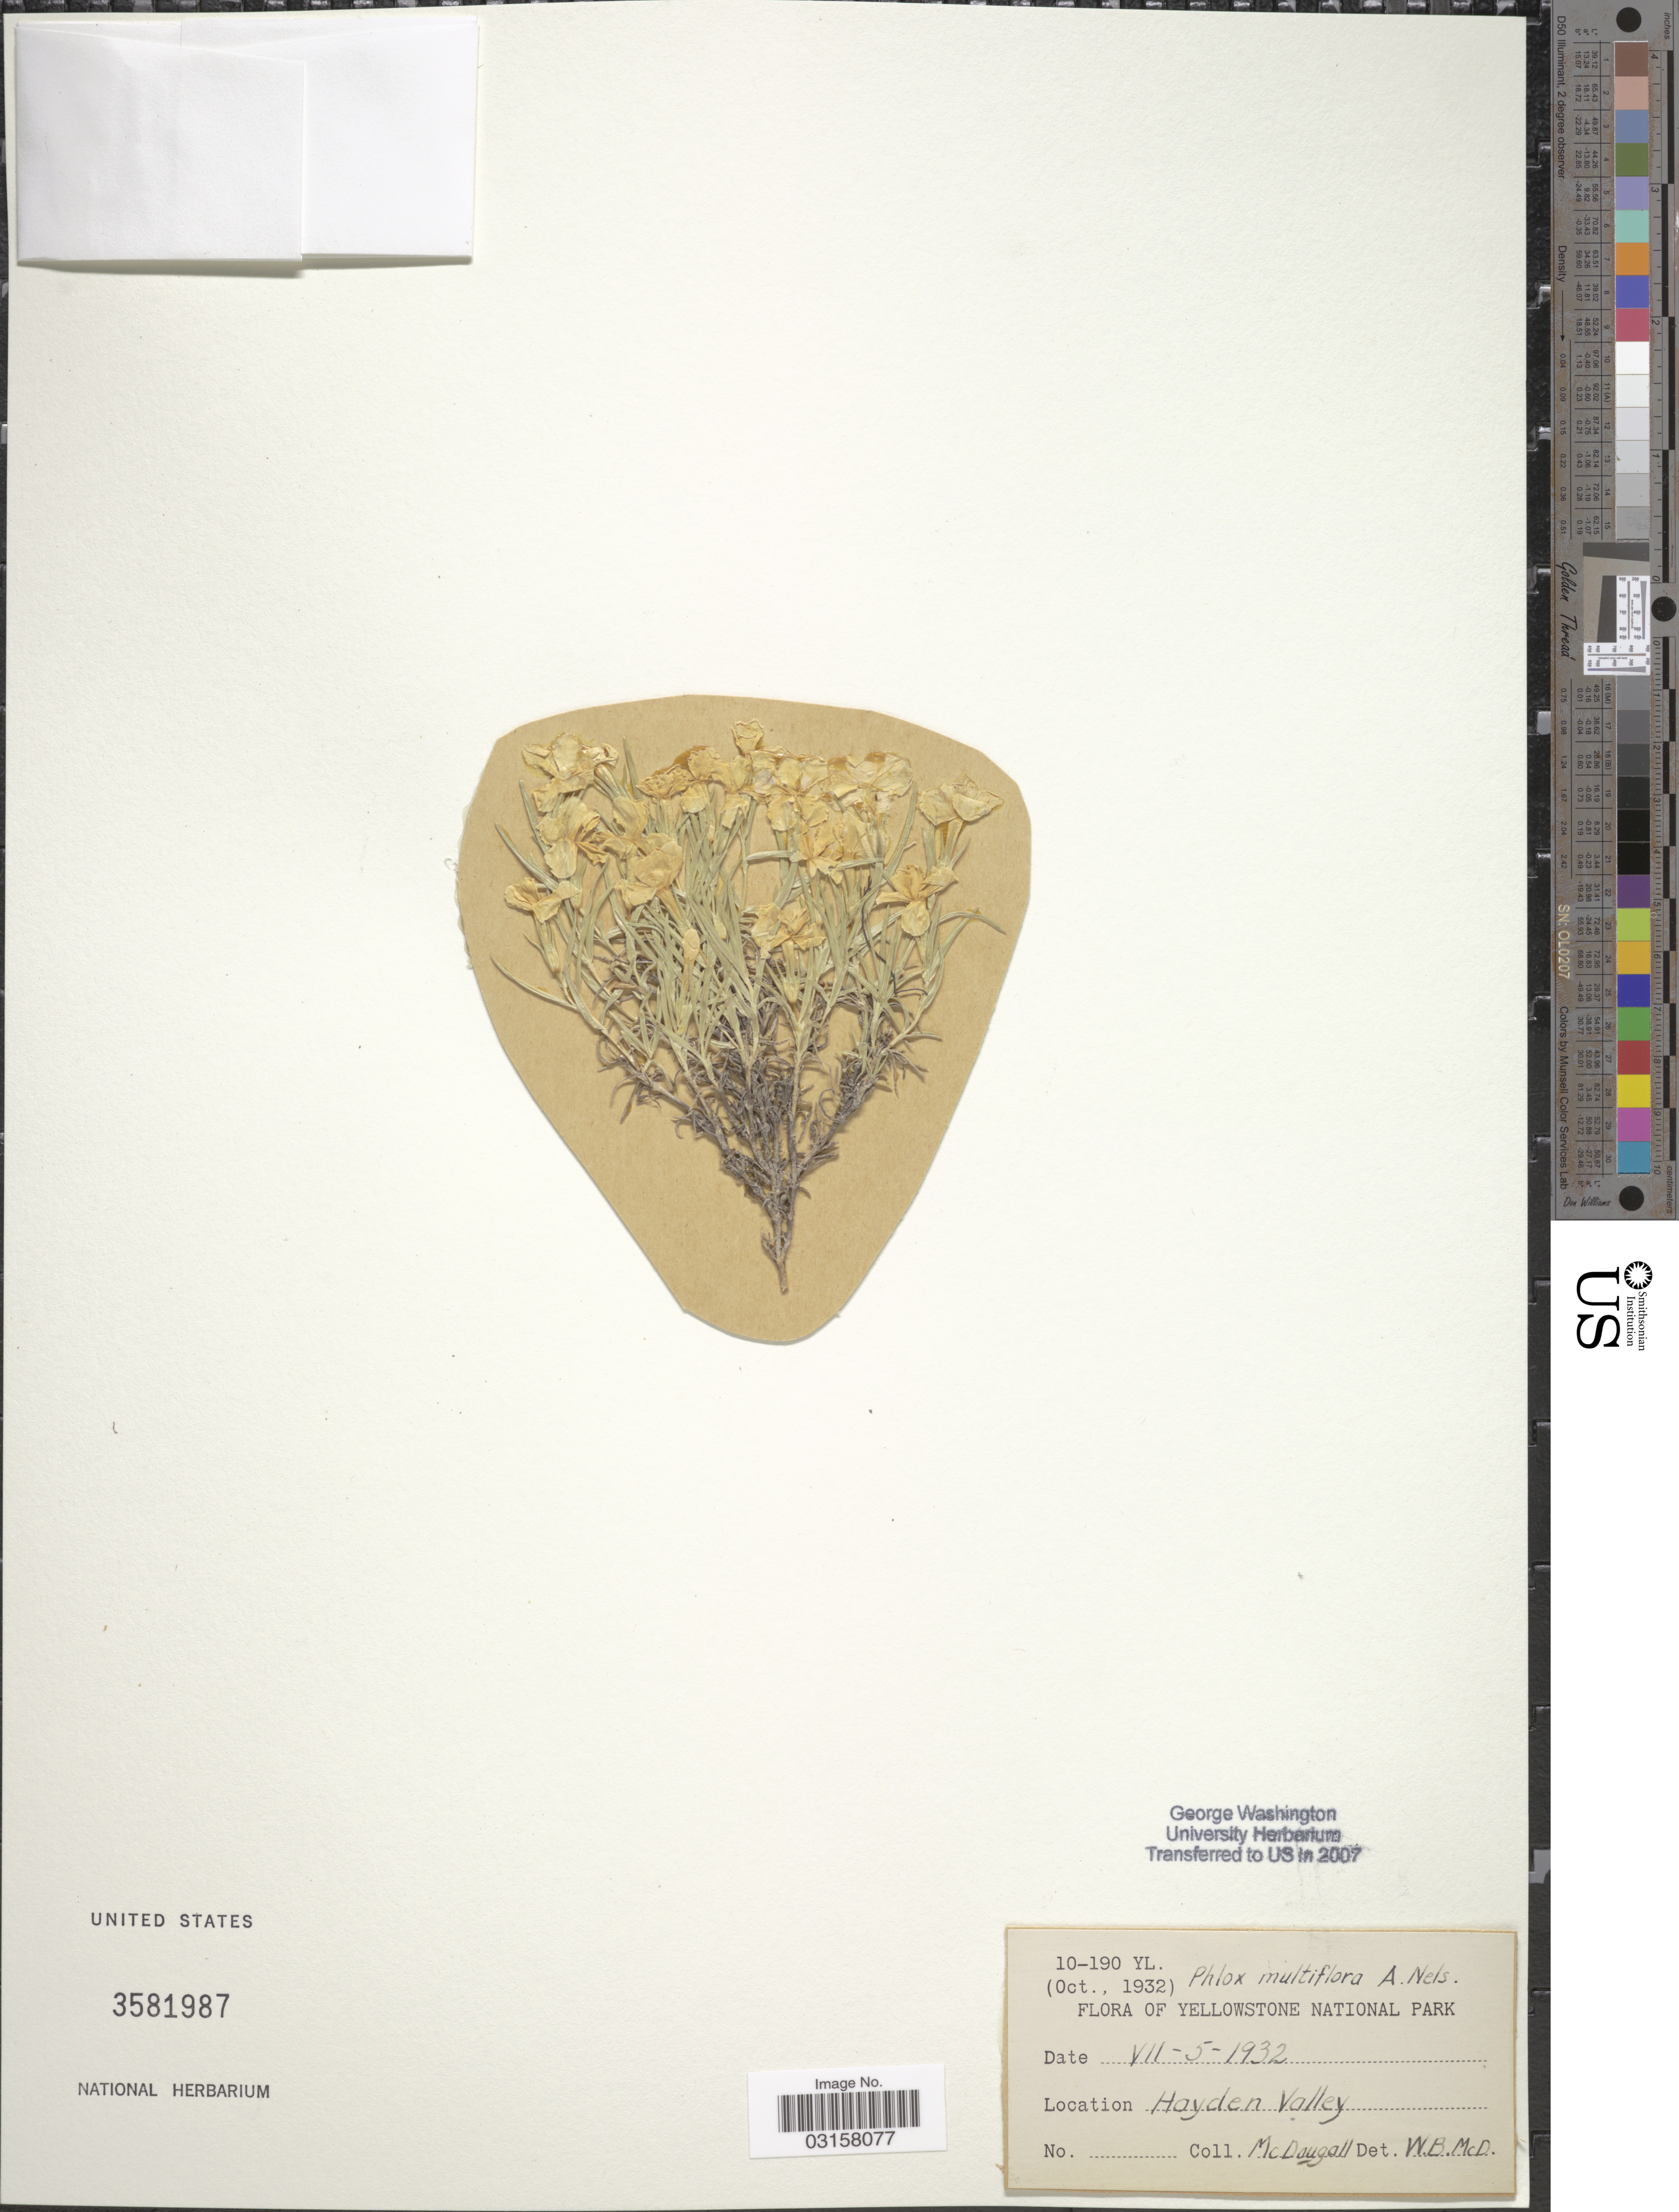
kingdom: Plantae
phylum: Tracheophyta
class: Magnoliopsida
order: Ericales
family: Polemoniaceae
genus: Phlox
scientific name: Phlox multiflora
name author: A. Nelson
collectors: McDougall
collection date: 1932-07-05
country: United States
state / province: Wyoming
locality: Yellowstone National Park, Hayden Valley.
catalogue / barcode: US 3581987